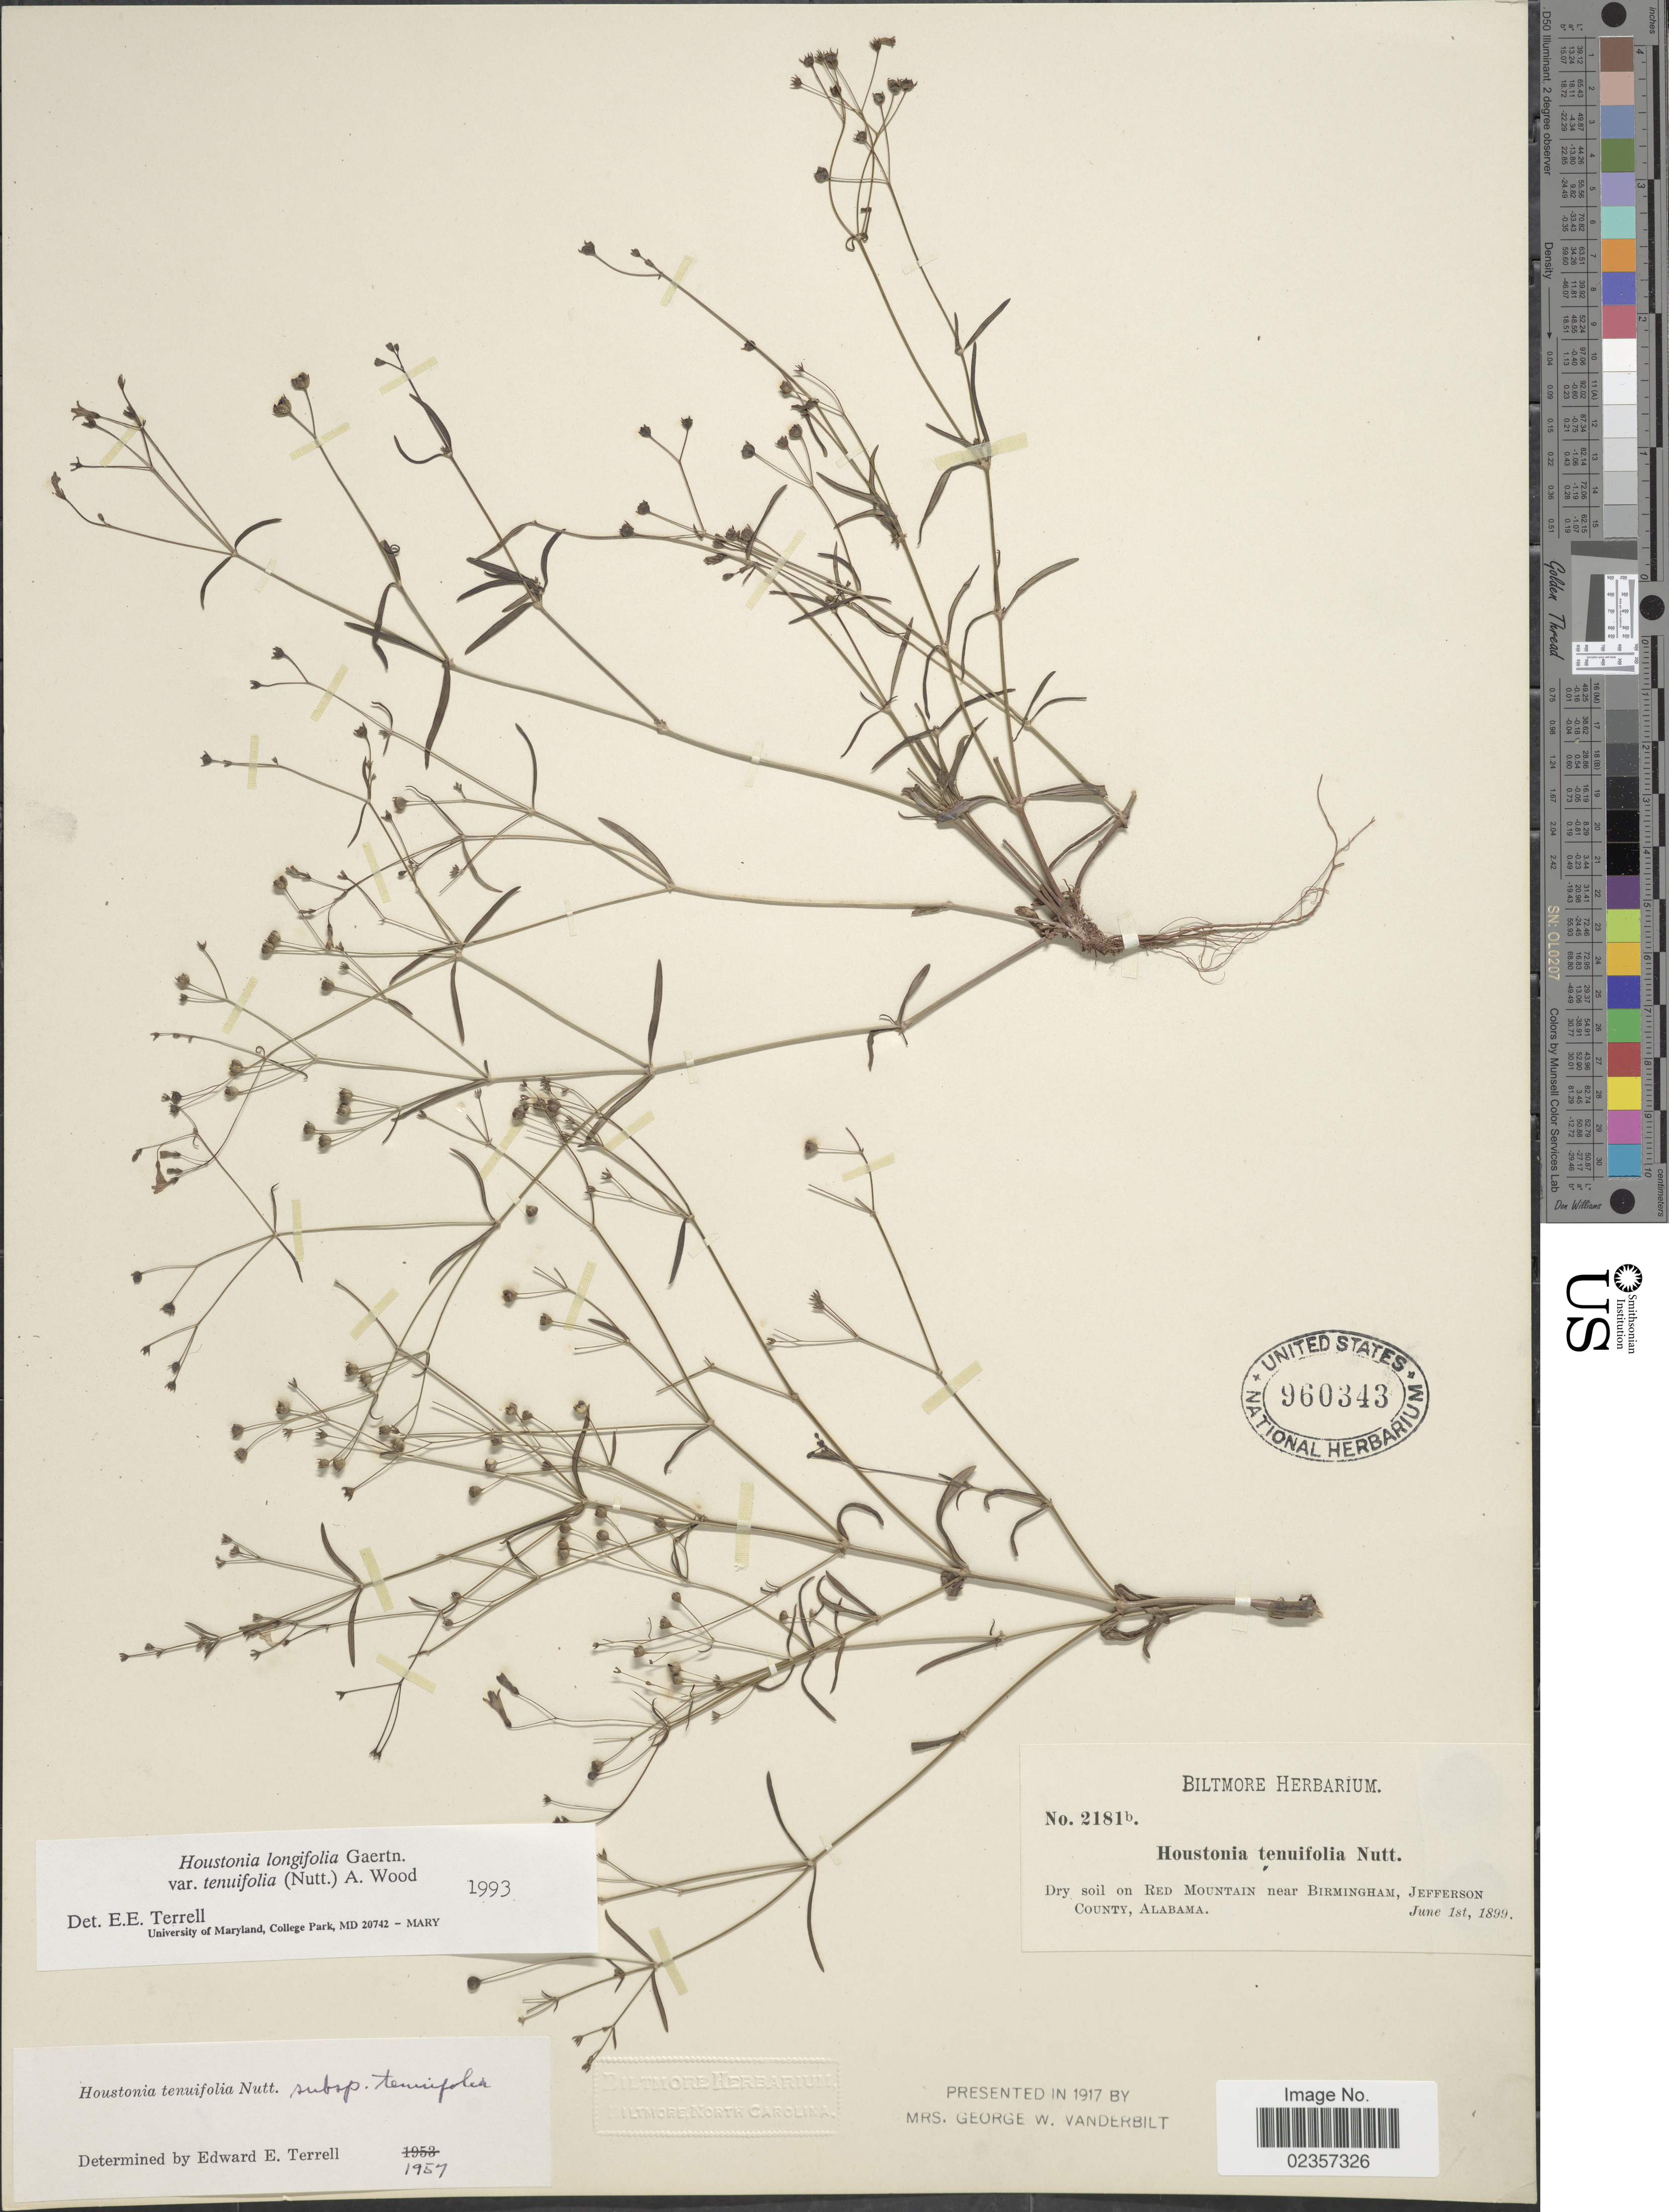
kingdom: Plantae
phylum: Tracheophyta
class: Magnoliopsida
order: Gentianales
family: Rubiaceae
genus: Houstonia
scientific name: Houstonia longifolia var. tenuifolia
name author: (Nutt.) Alph. Wood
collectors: ex herb. Biltmore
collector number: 2181B.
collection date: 1899-06-01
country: United States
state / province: Alabama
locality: Dry soil on Red Mountain near Birmingham, Jefferson County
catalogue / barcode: US 960343